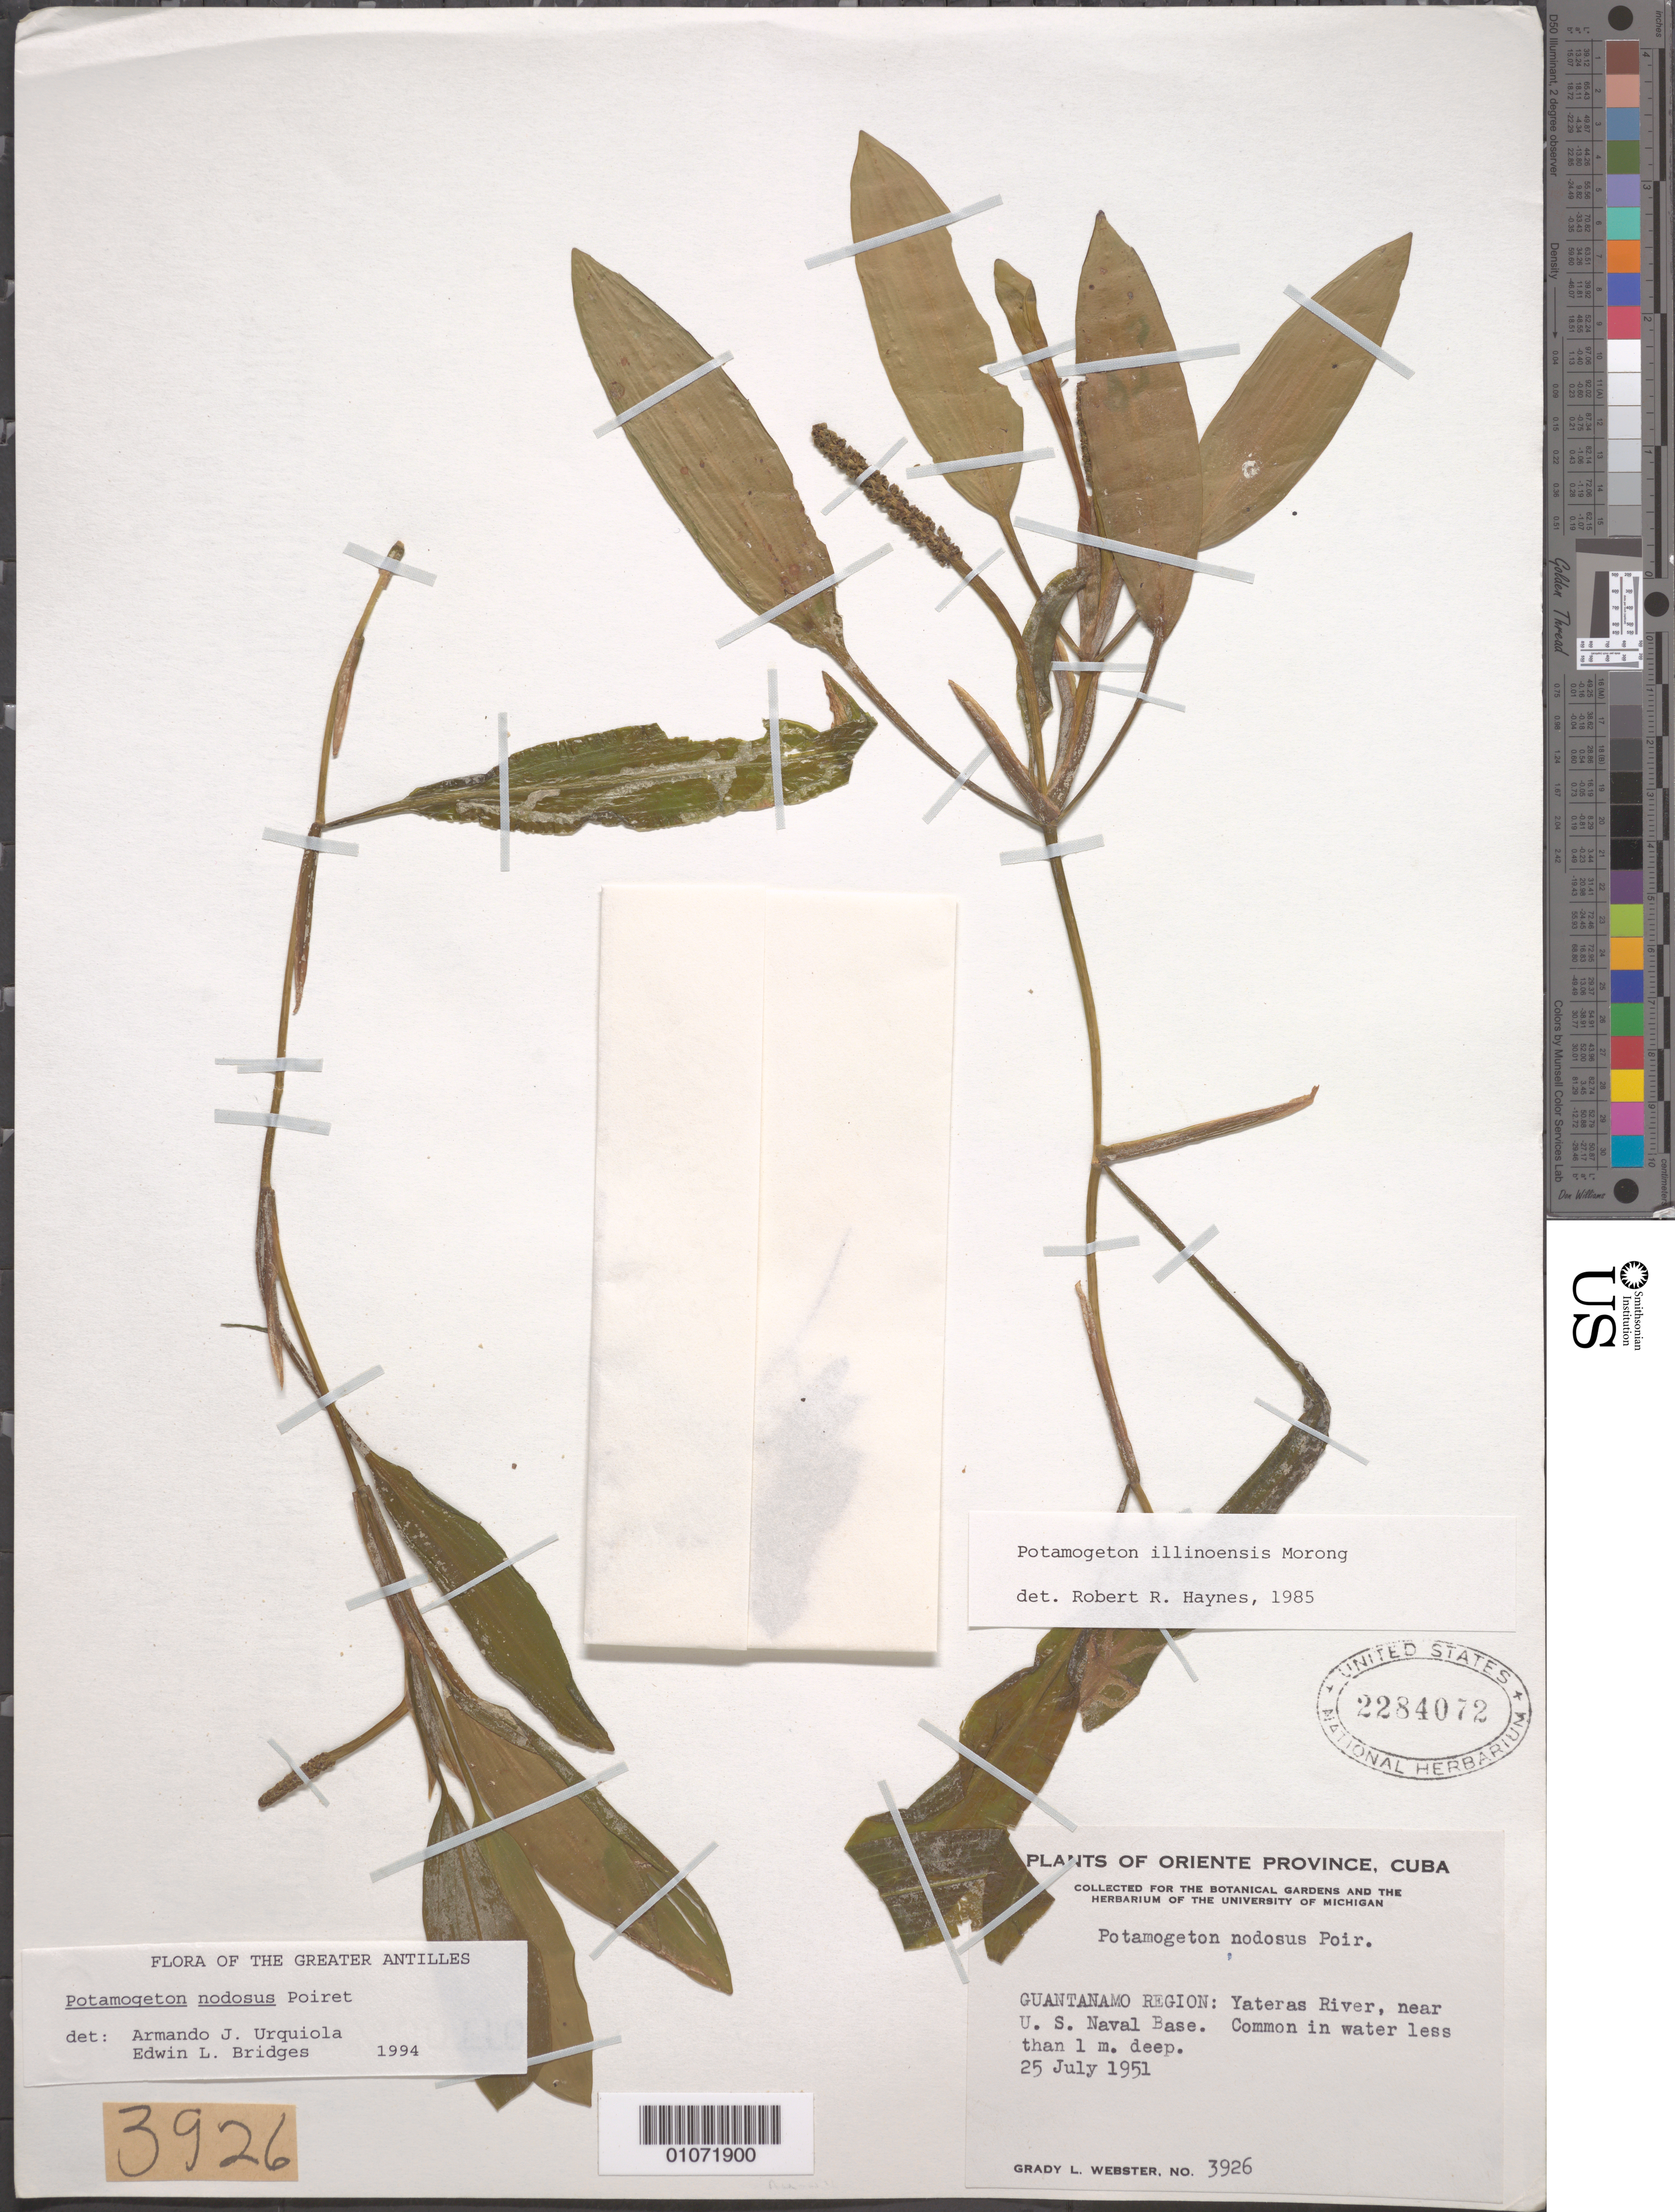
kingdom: Plantae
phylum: Tracheophyta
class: Liliopsida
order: Alismatales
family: Potamogetonaceae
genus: Potamogeton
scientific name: Potamogeton nodosus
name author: Poir.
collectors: G. L. Webster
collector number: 3926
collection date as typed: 25 Jul 1951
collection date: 1951-07-25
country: Cuba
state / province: Guantánamo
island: Cuba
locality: Guantánamo REGION: Yateras River, near U S Naval Base Common in water less than 1m deep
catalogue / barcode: US 2284072